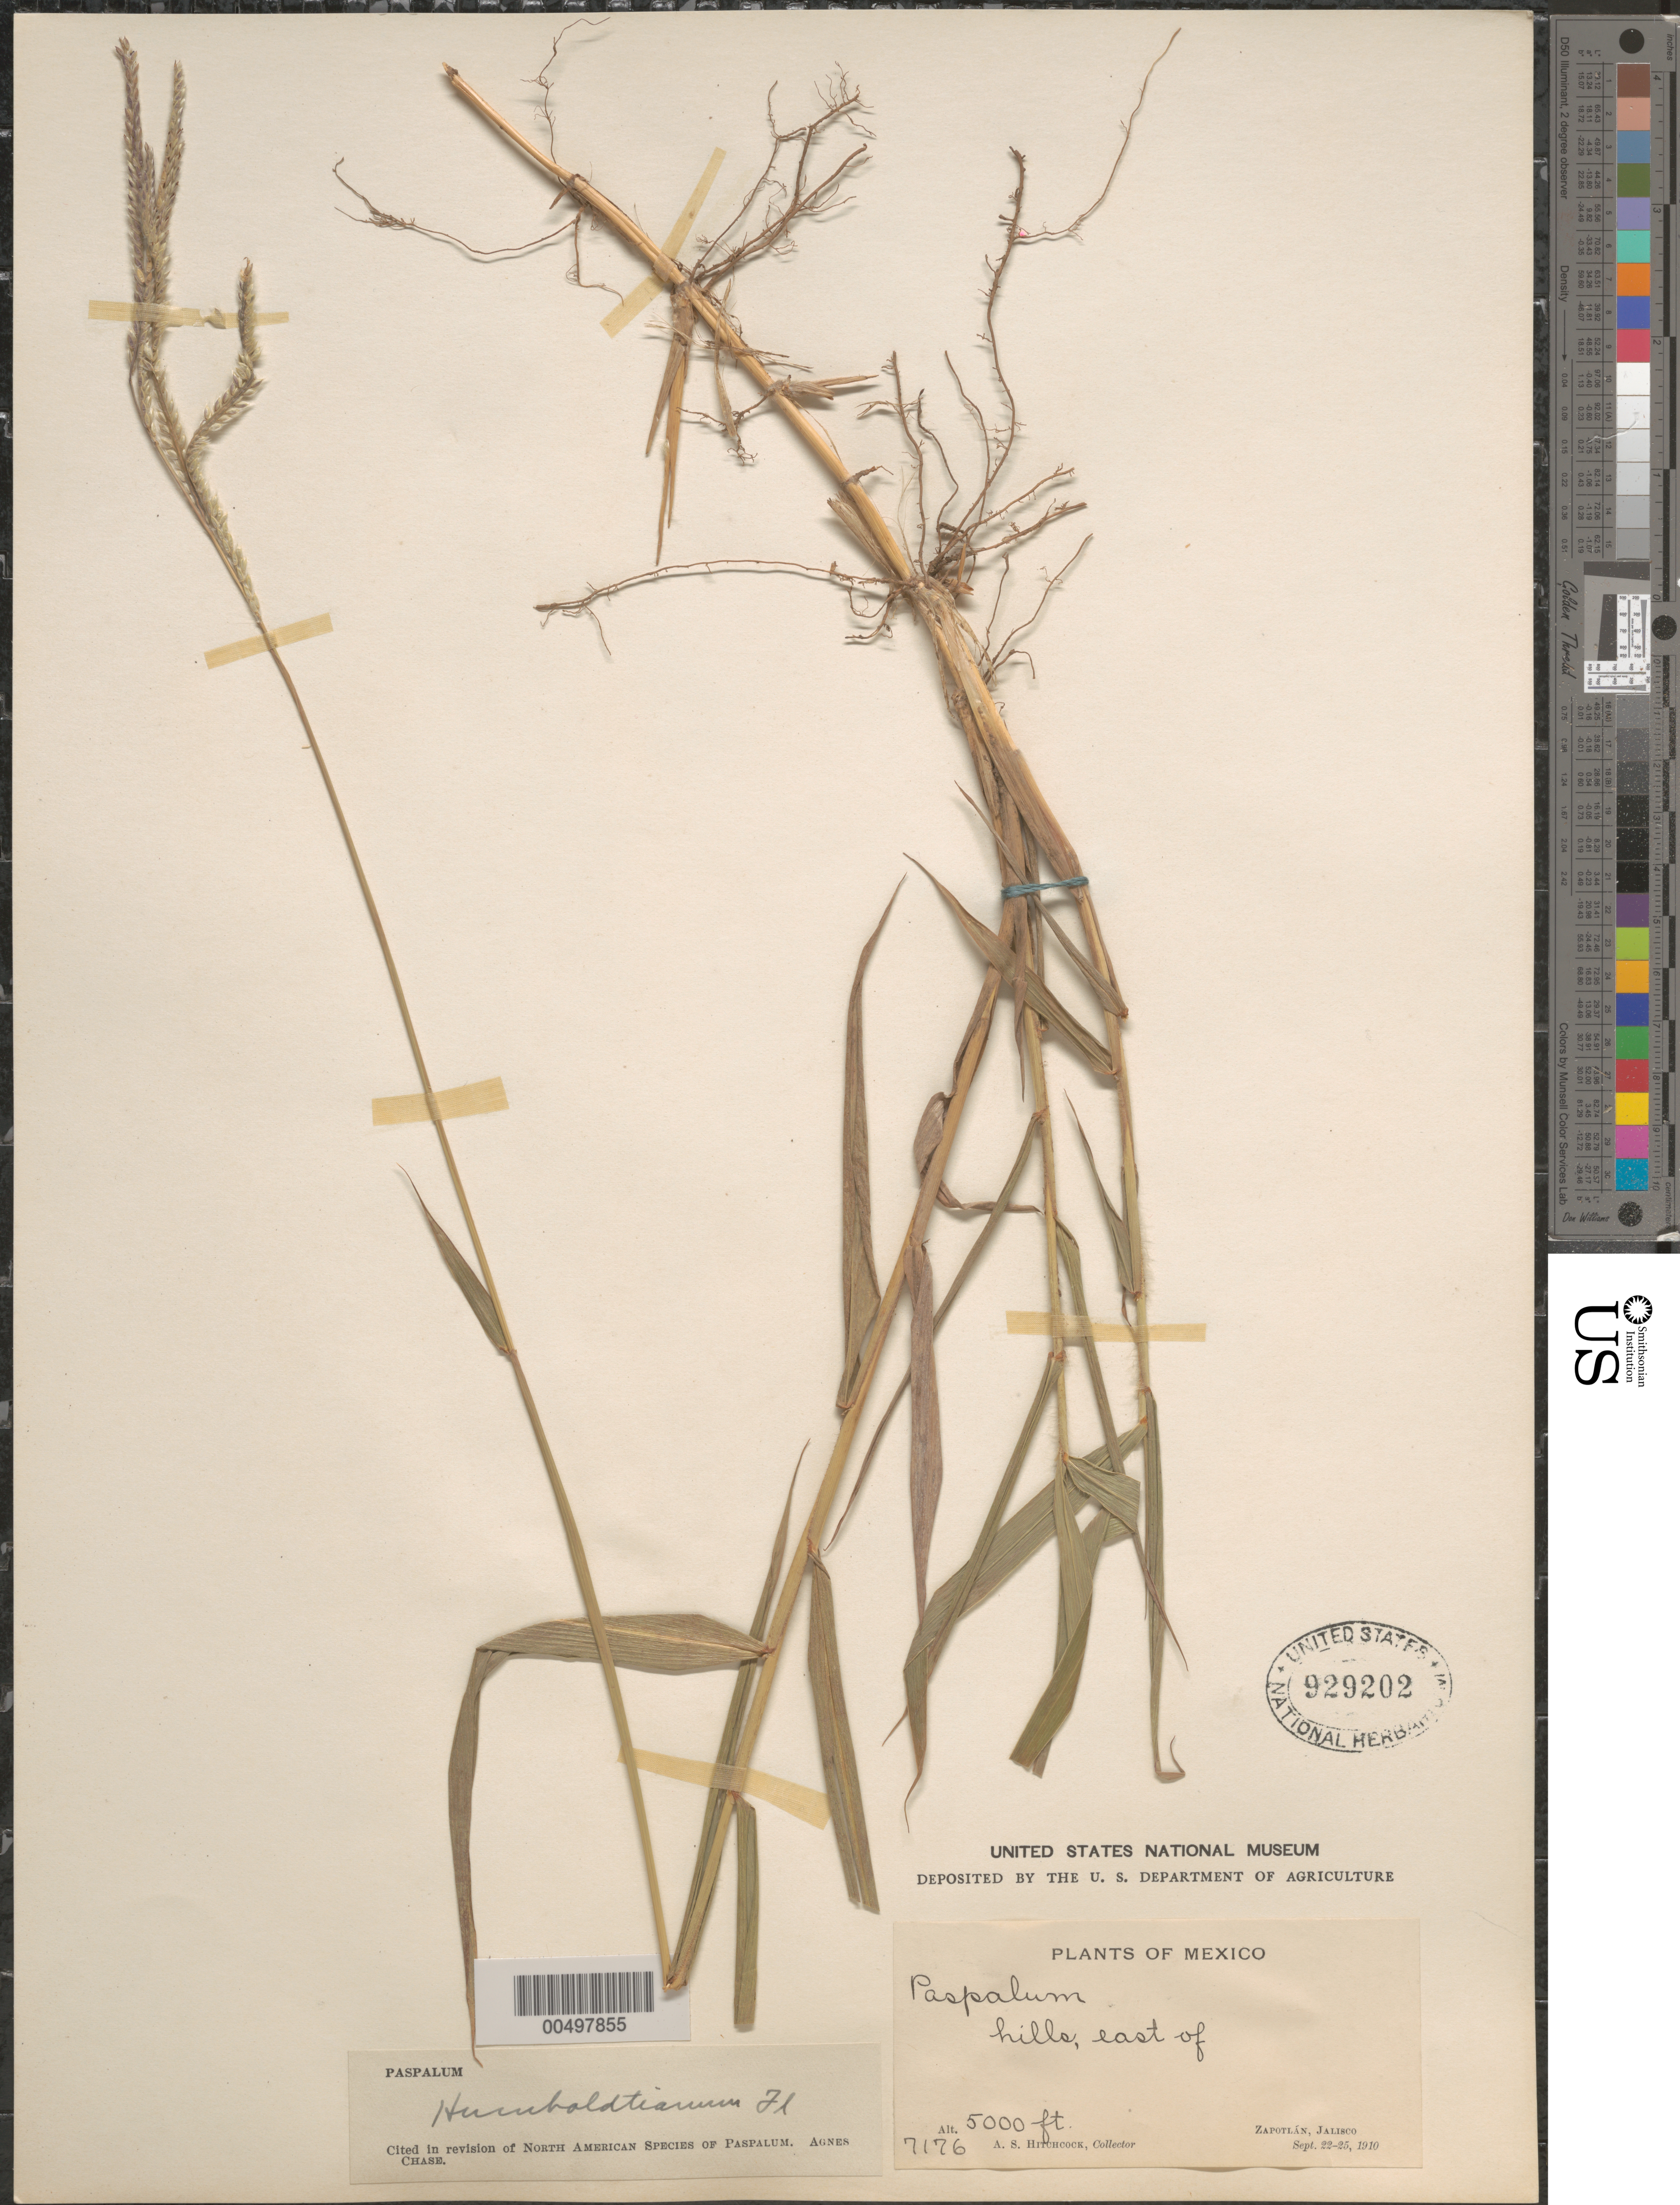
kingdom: Plantae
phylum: Tracheophyta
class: Liliopsida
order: Poales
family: Poaceae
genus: Paspalum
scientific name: Paspalum humboldtianum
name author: Flüggé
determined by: Chase, [M.] Agnes, (US)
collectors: A. S. Hitchcock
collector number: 7176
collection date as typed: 22 Sep 1910 to 25 Sep 1910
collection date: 1910-09-22/1910-09-25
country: Mexico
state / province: Jalisco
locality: E of Zapotlán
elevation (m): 1524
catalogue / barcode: US 929202